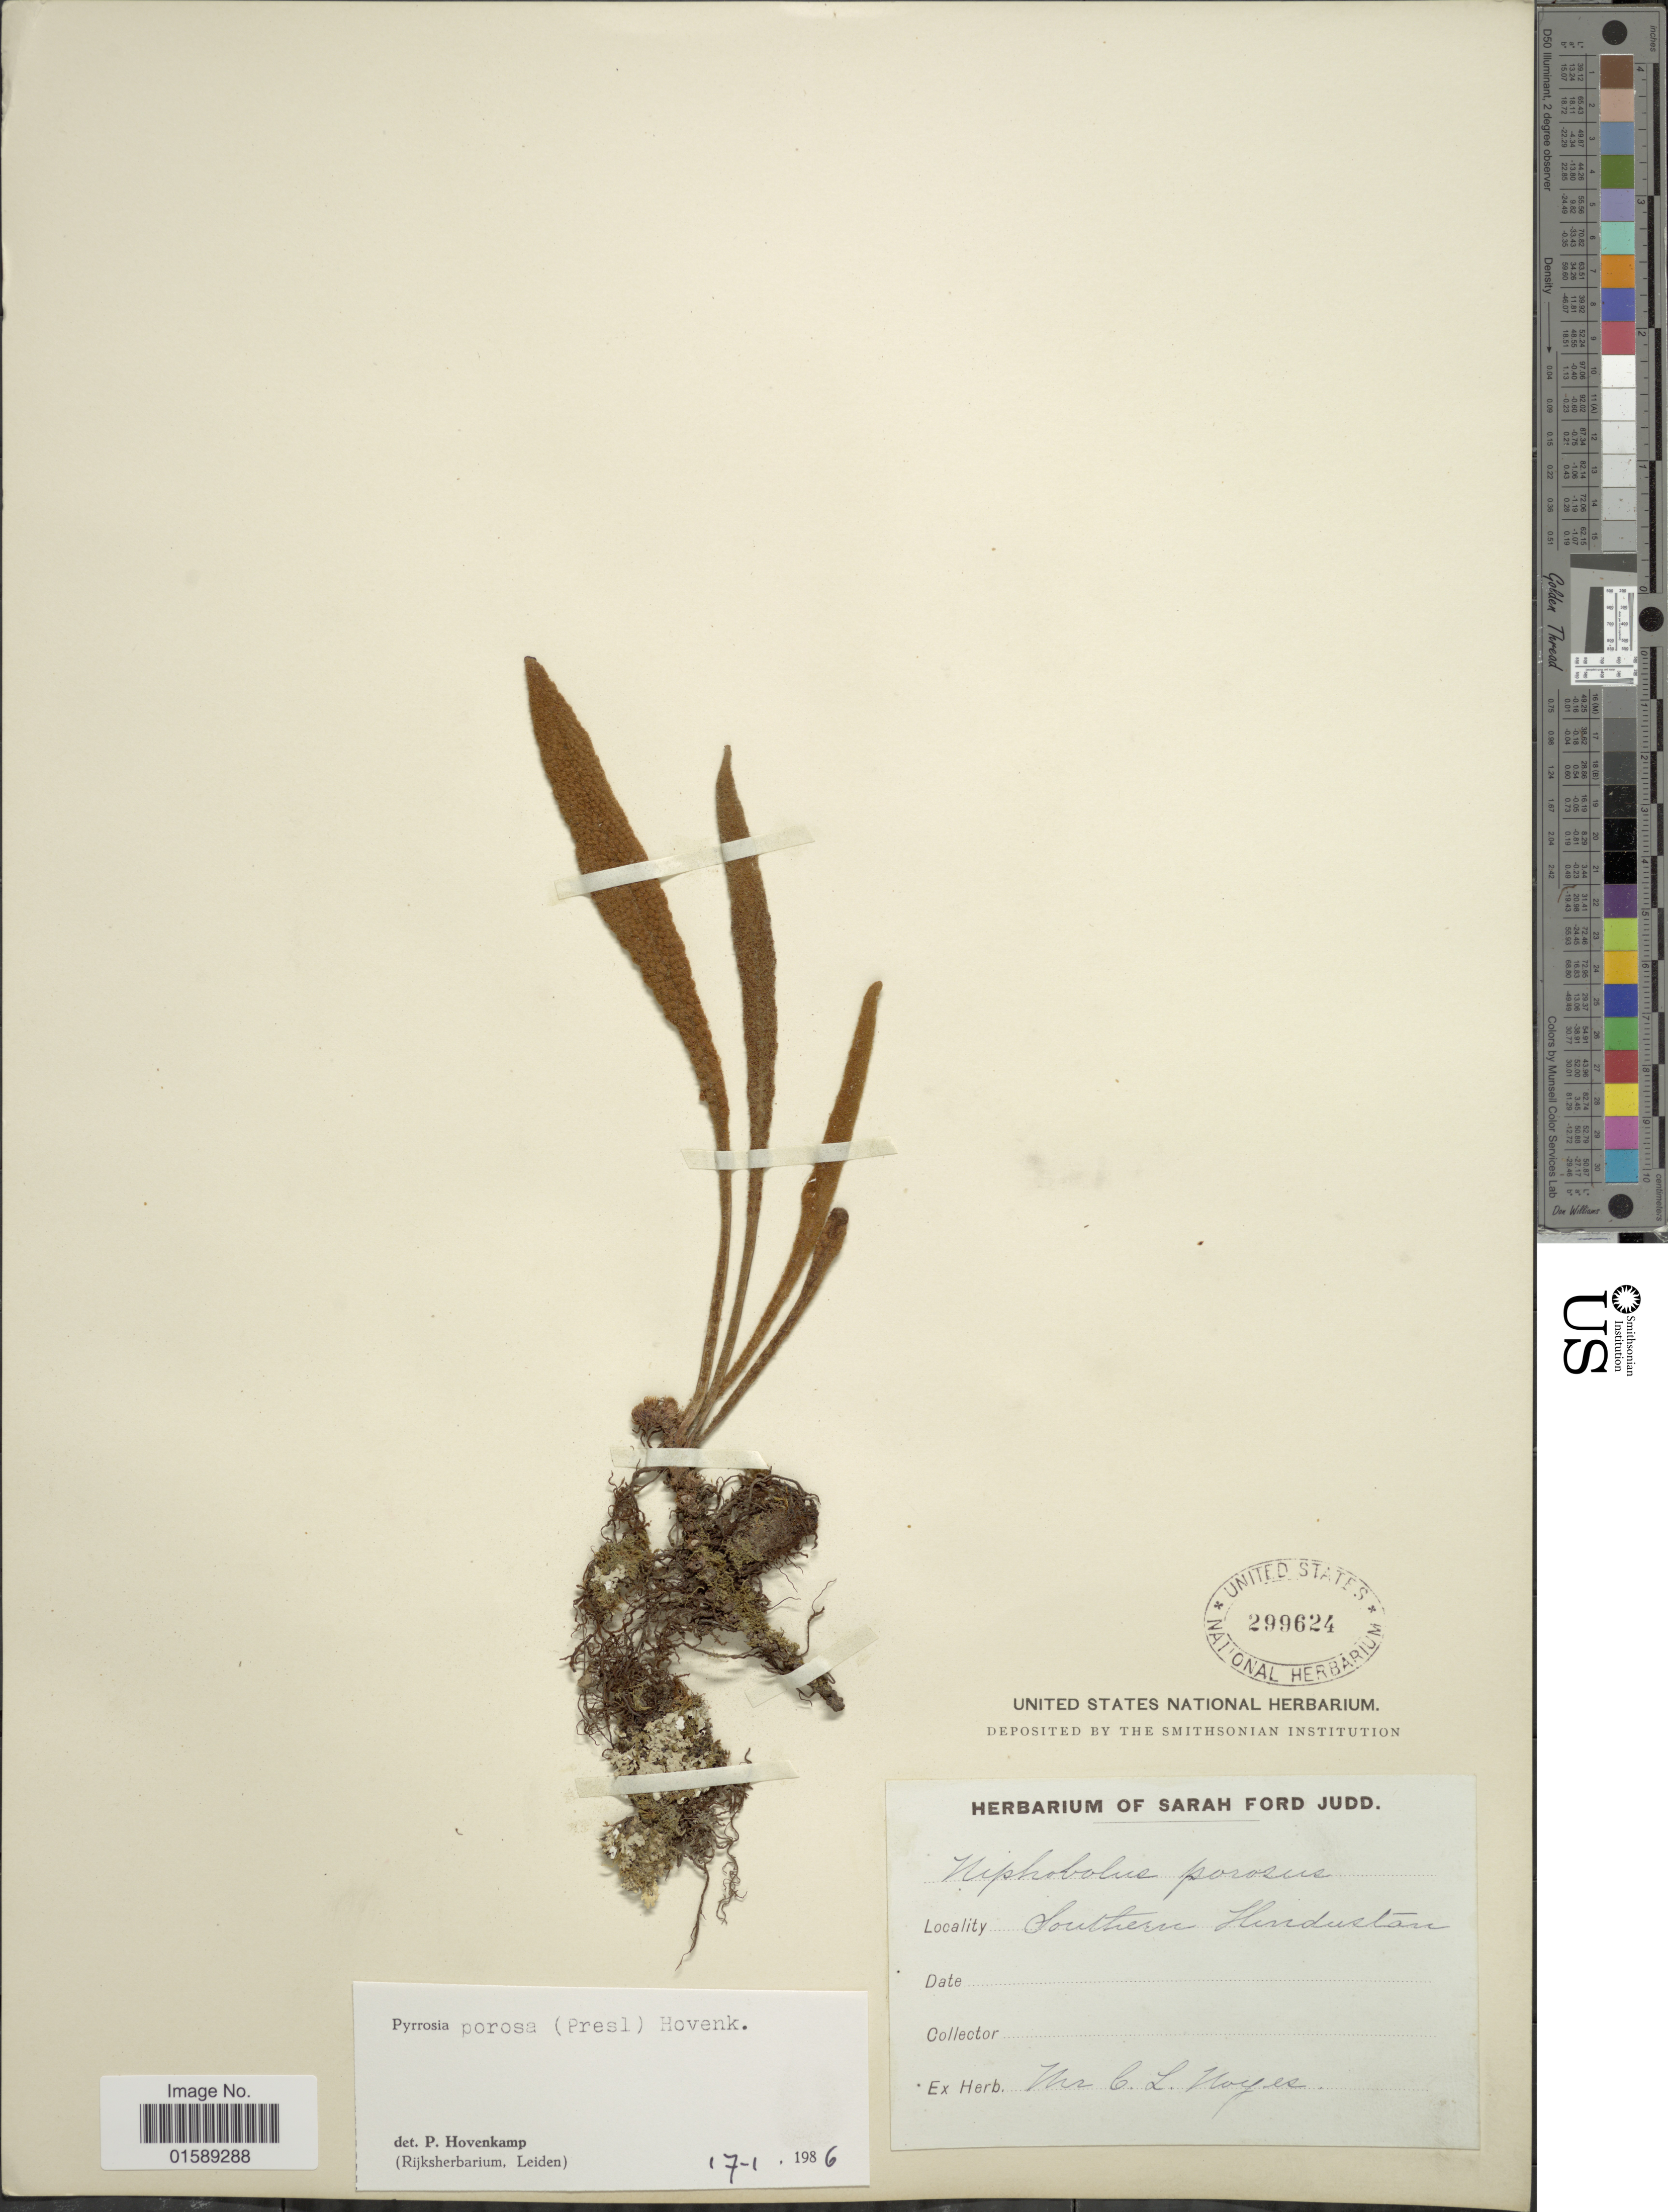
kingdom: Plantae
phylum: Tracheophyta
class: Polypodiopsida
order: Polypodiales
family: Polypodiaceae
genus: Pyrrosia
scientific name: Pyrrosia porosa var. porosa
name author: (C. Presl) Hovenkamp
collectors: C. Noyes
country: India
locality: Southern Hindustan.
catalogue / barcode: US 299624